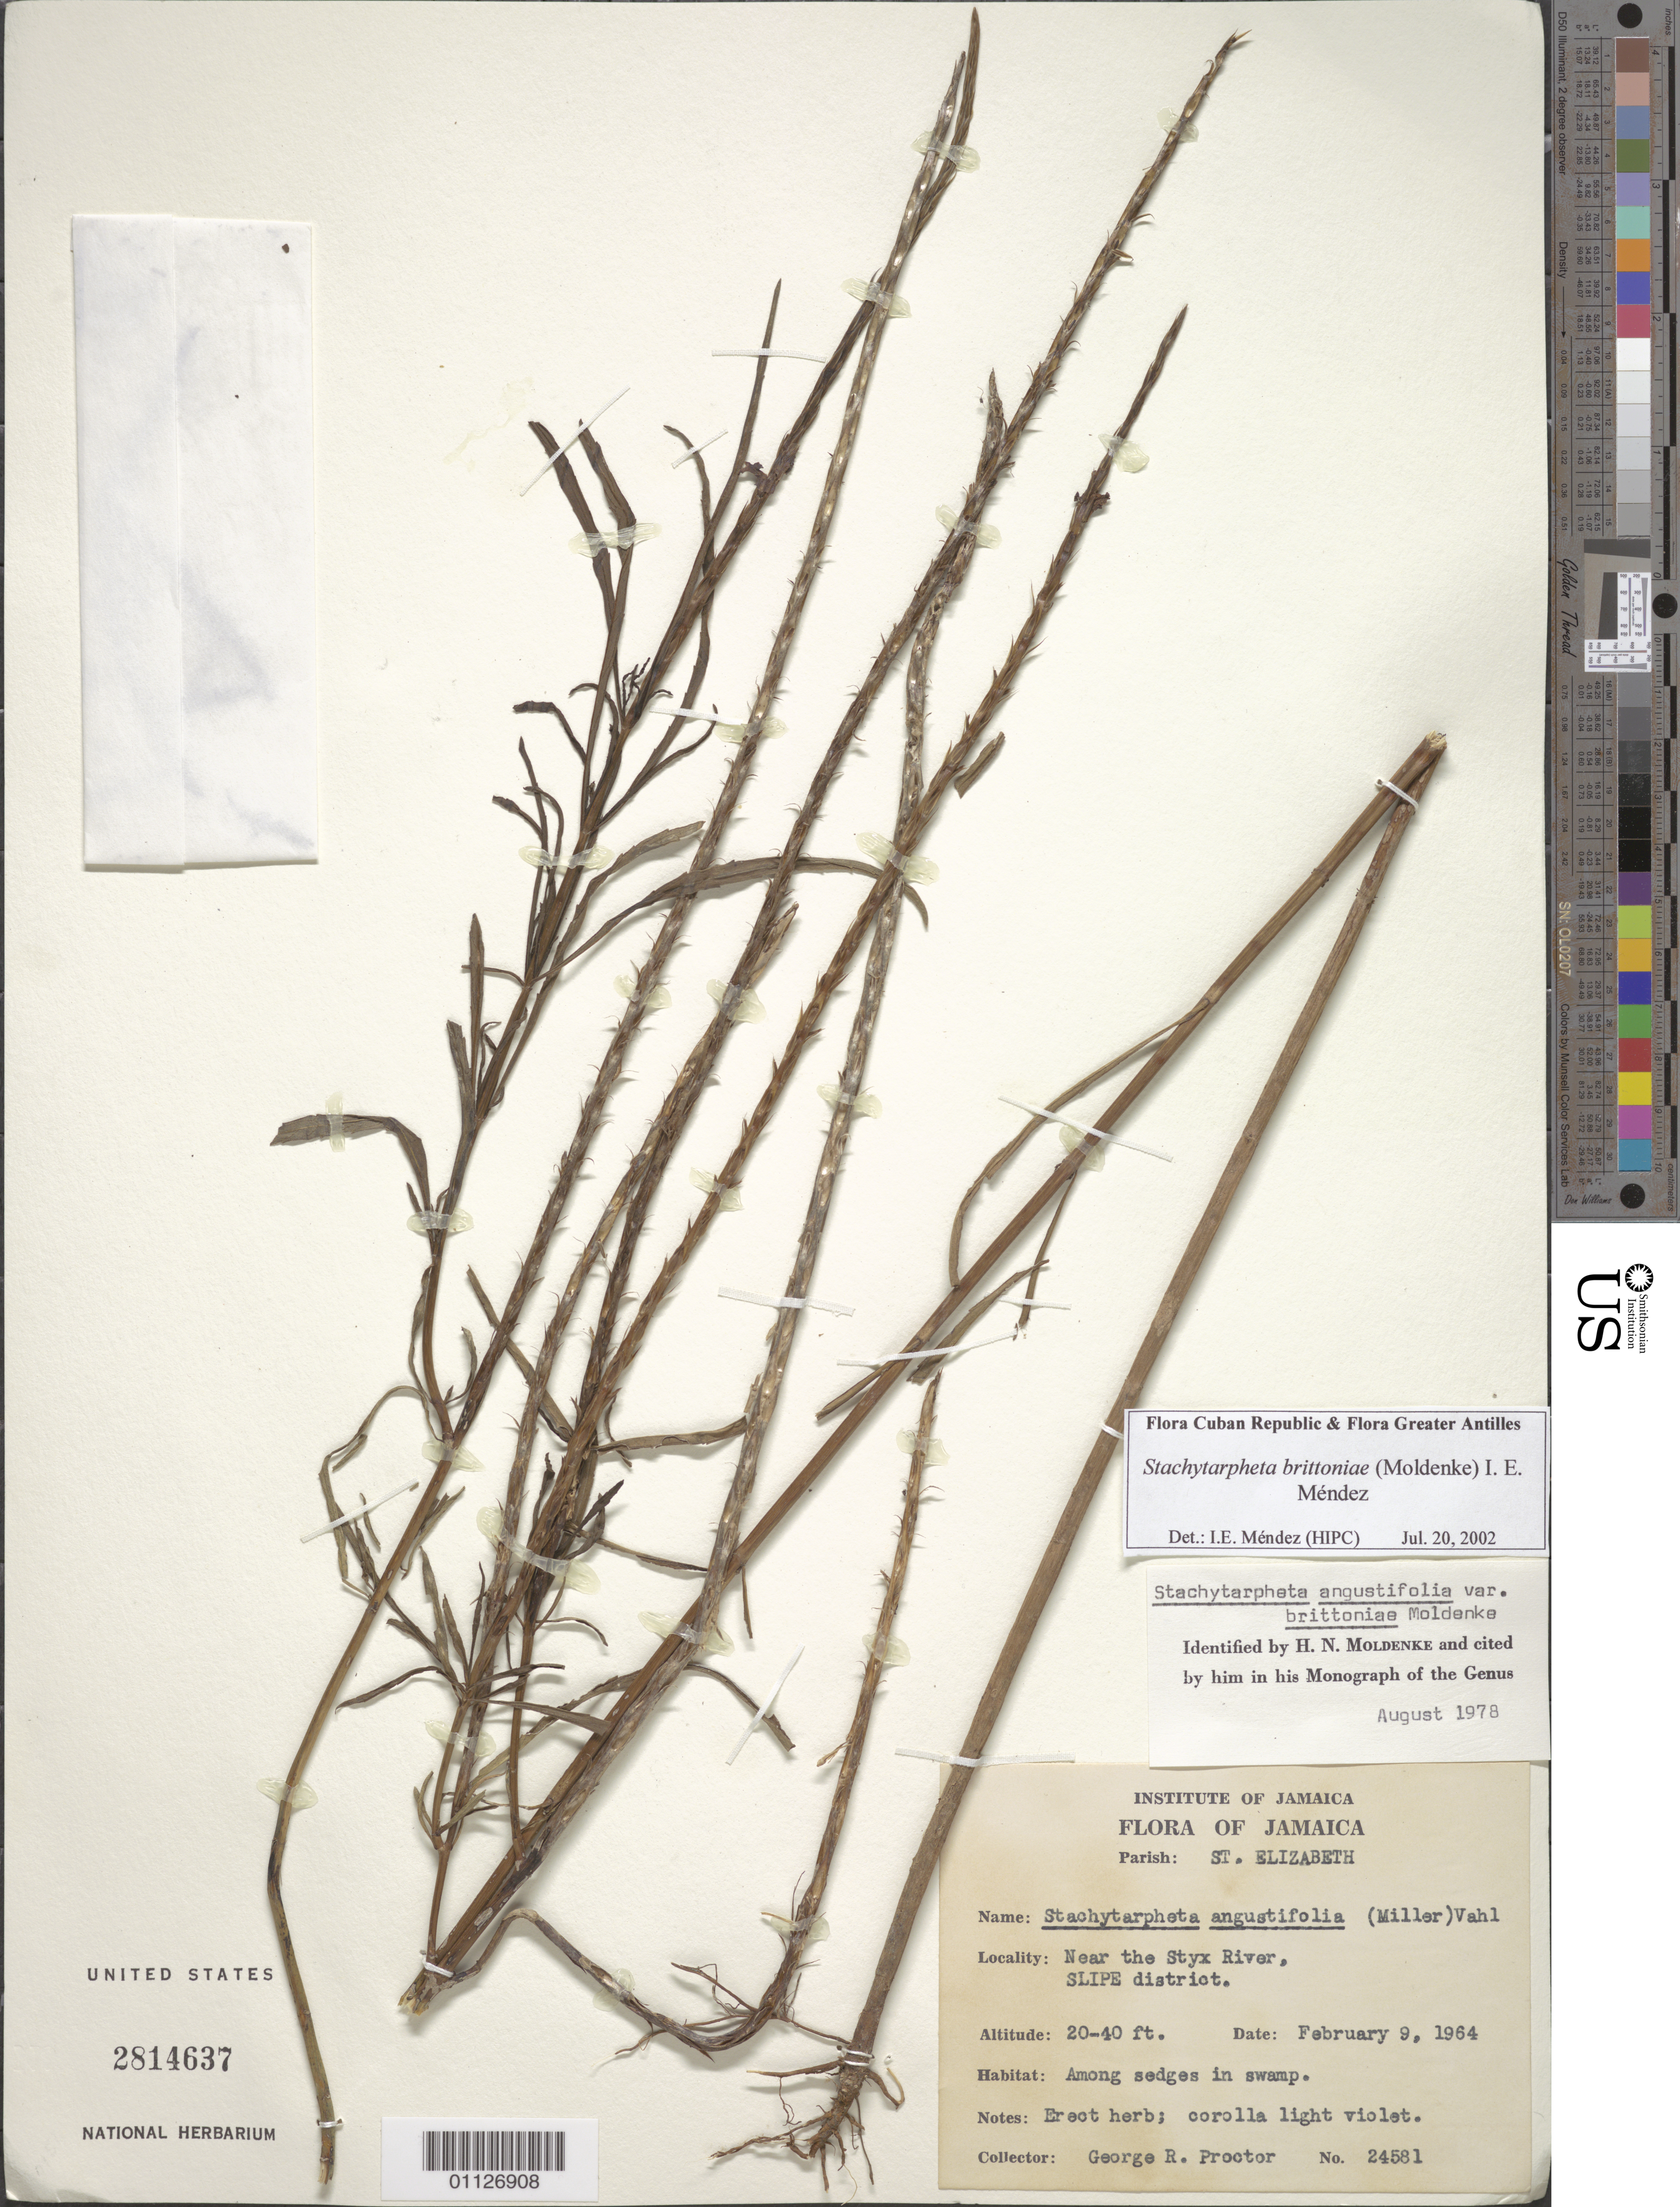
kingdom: Plantae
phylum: Tracheophyta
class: Magnoliopsida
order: Lamiales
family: Verbenaceae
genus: Stachytarpheta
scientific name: Stachytarpheta brittoniae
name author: (Moldenke) I.E. Méndez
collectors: G. R. Proctor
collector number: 24581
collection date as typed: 09 Feb 1964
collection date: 1964-02-09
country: Jamaica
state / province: Saint Elizabeth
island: Jamaica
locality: Near the Styx River, Slipe district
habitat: among edges of swamp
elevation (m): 6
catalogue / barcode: US 2814637